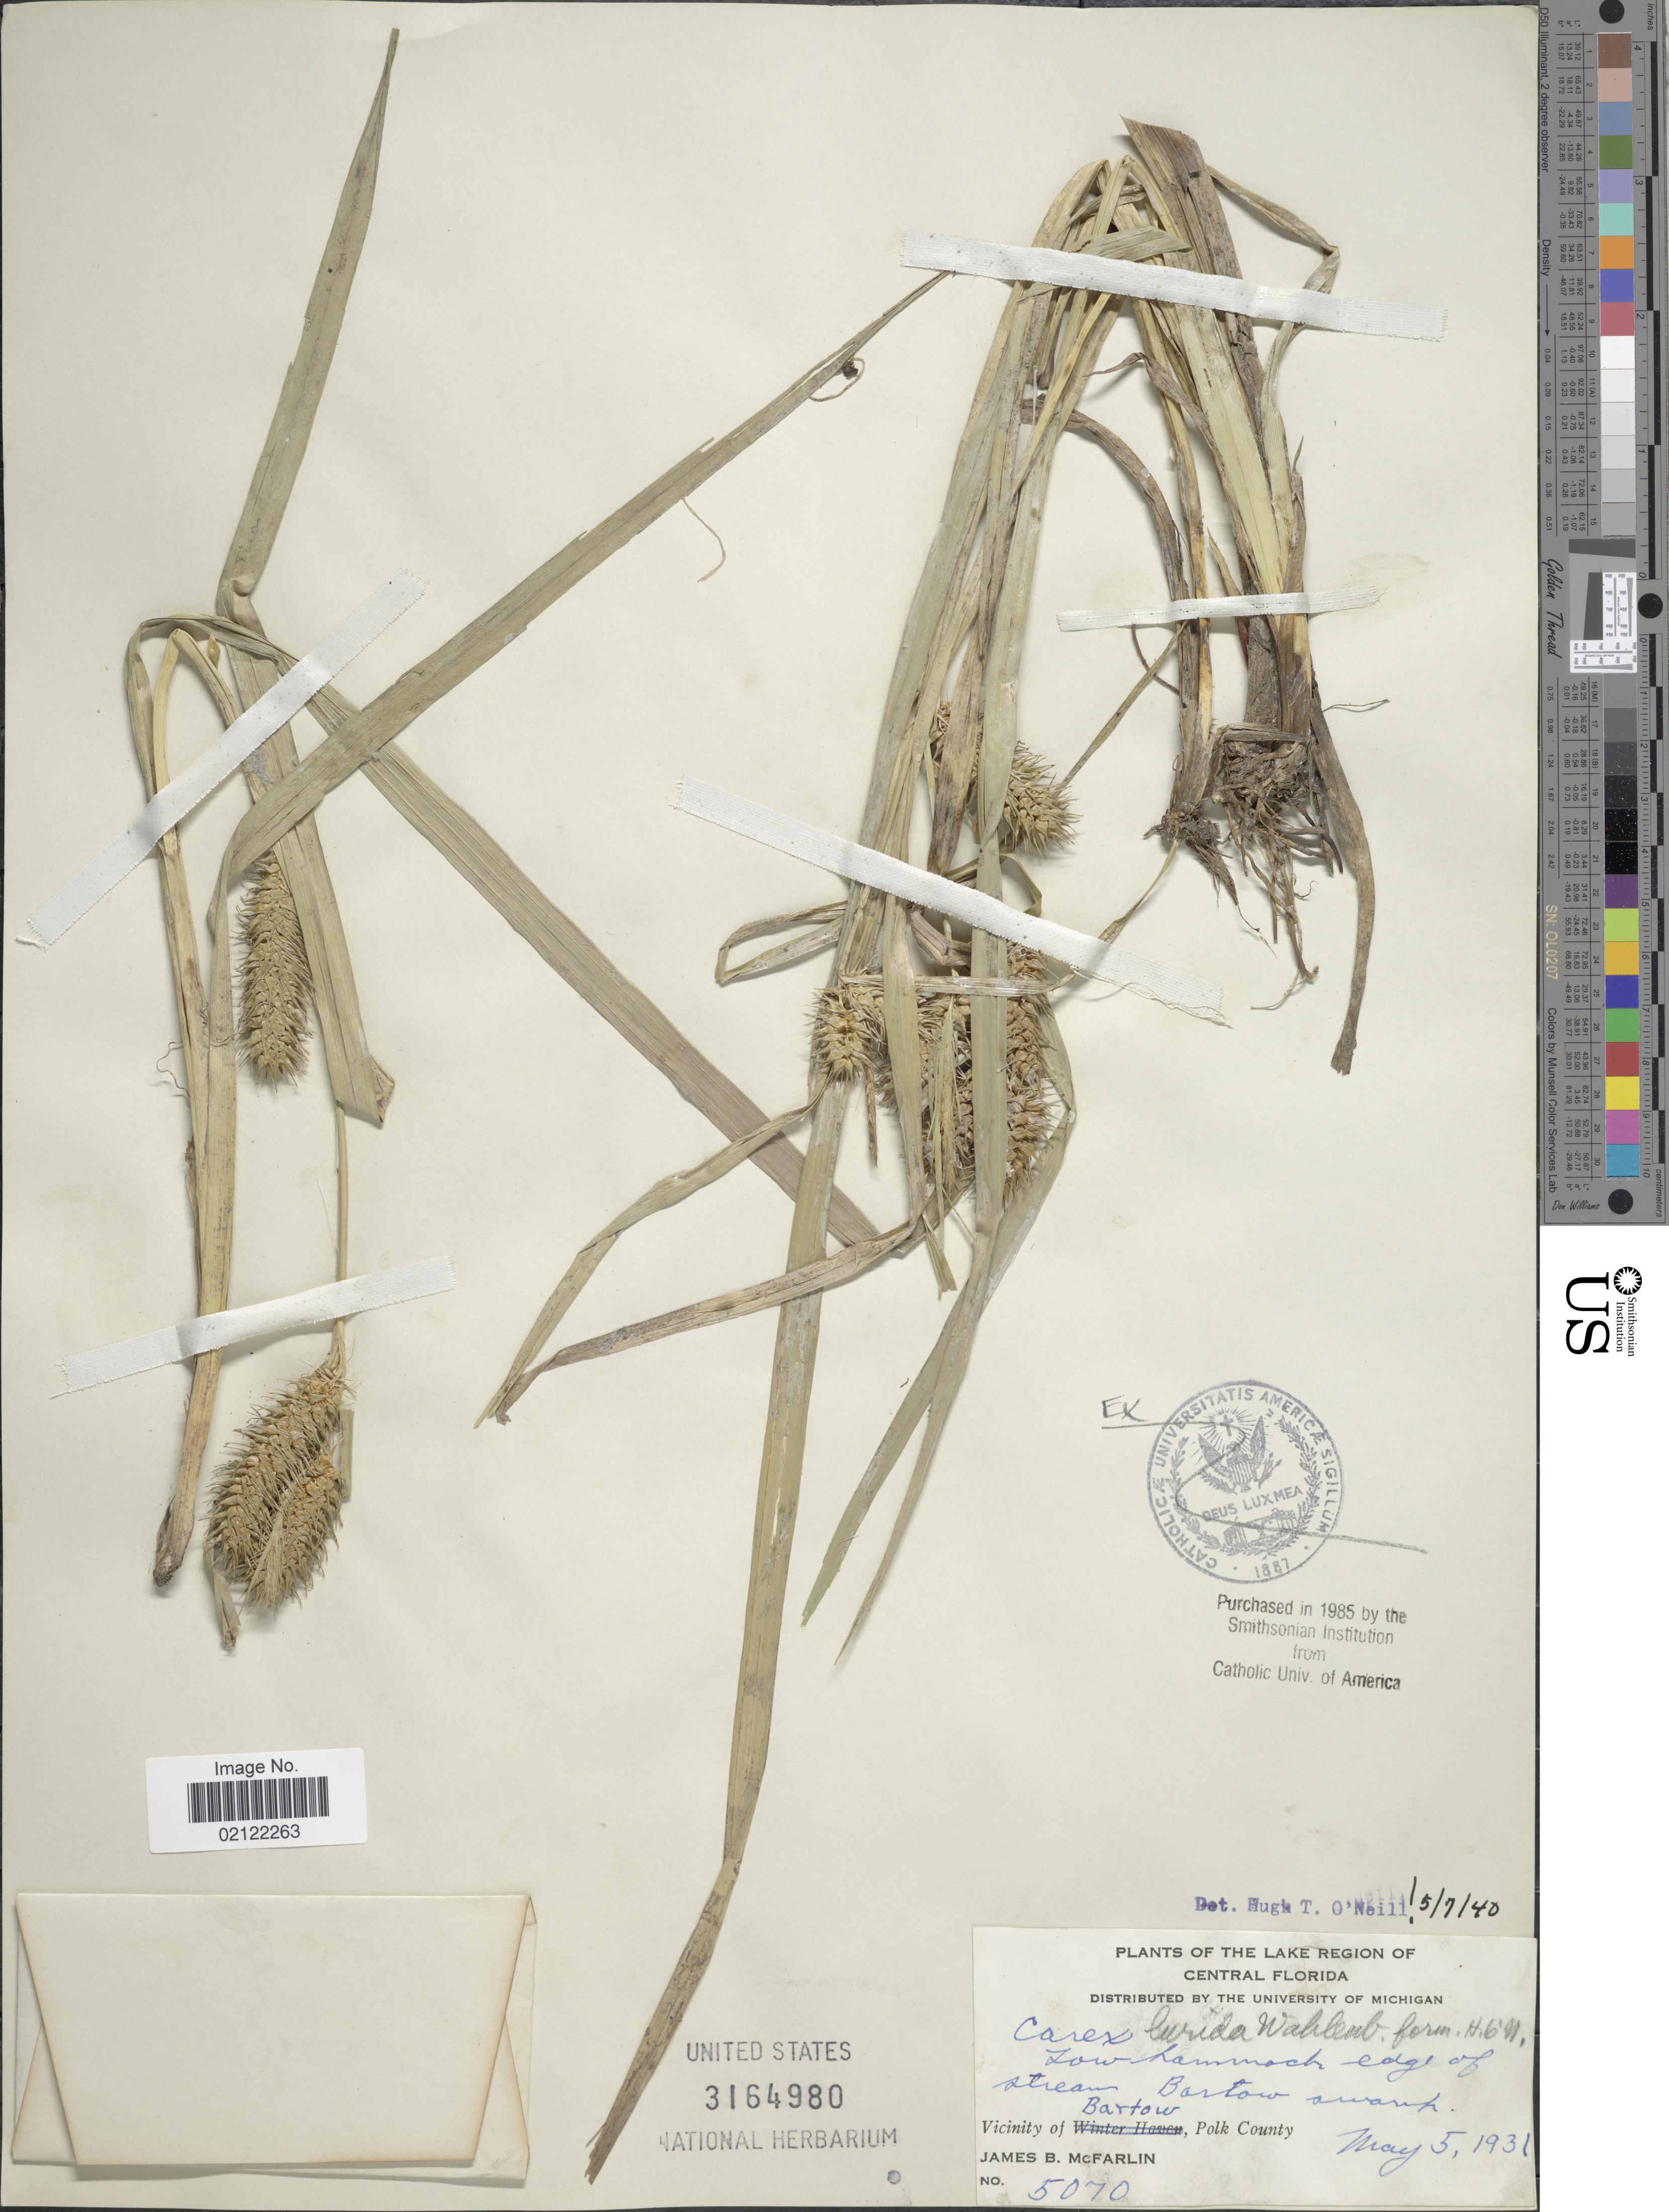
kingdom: Plantae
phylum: Tracheophyta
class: Liliopsida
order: Poales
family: Cyperaceae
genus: Carex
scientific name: Carex lurida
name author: Wahlenb.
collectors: J. McFarlin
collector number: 5070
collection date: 1931-05-05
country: United States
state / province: Florida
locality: Lake Region of Central Florida. Low hammock edge of stream Bartow swamp. Vicinity of Bartow, Polk County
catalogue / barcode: US 3164980